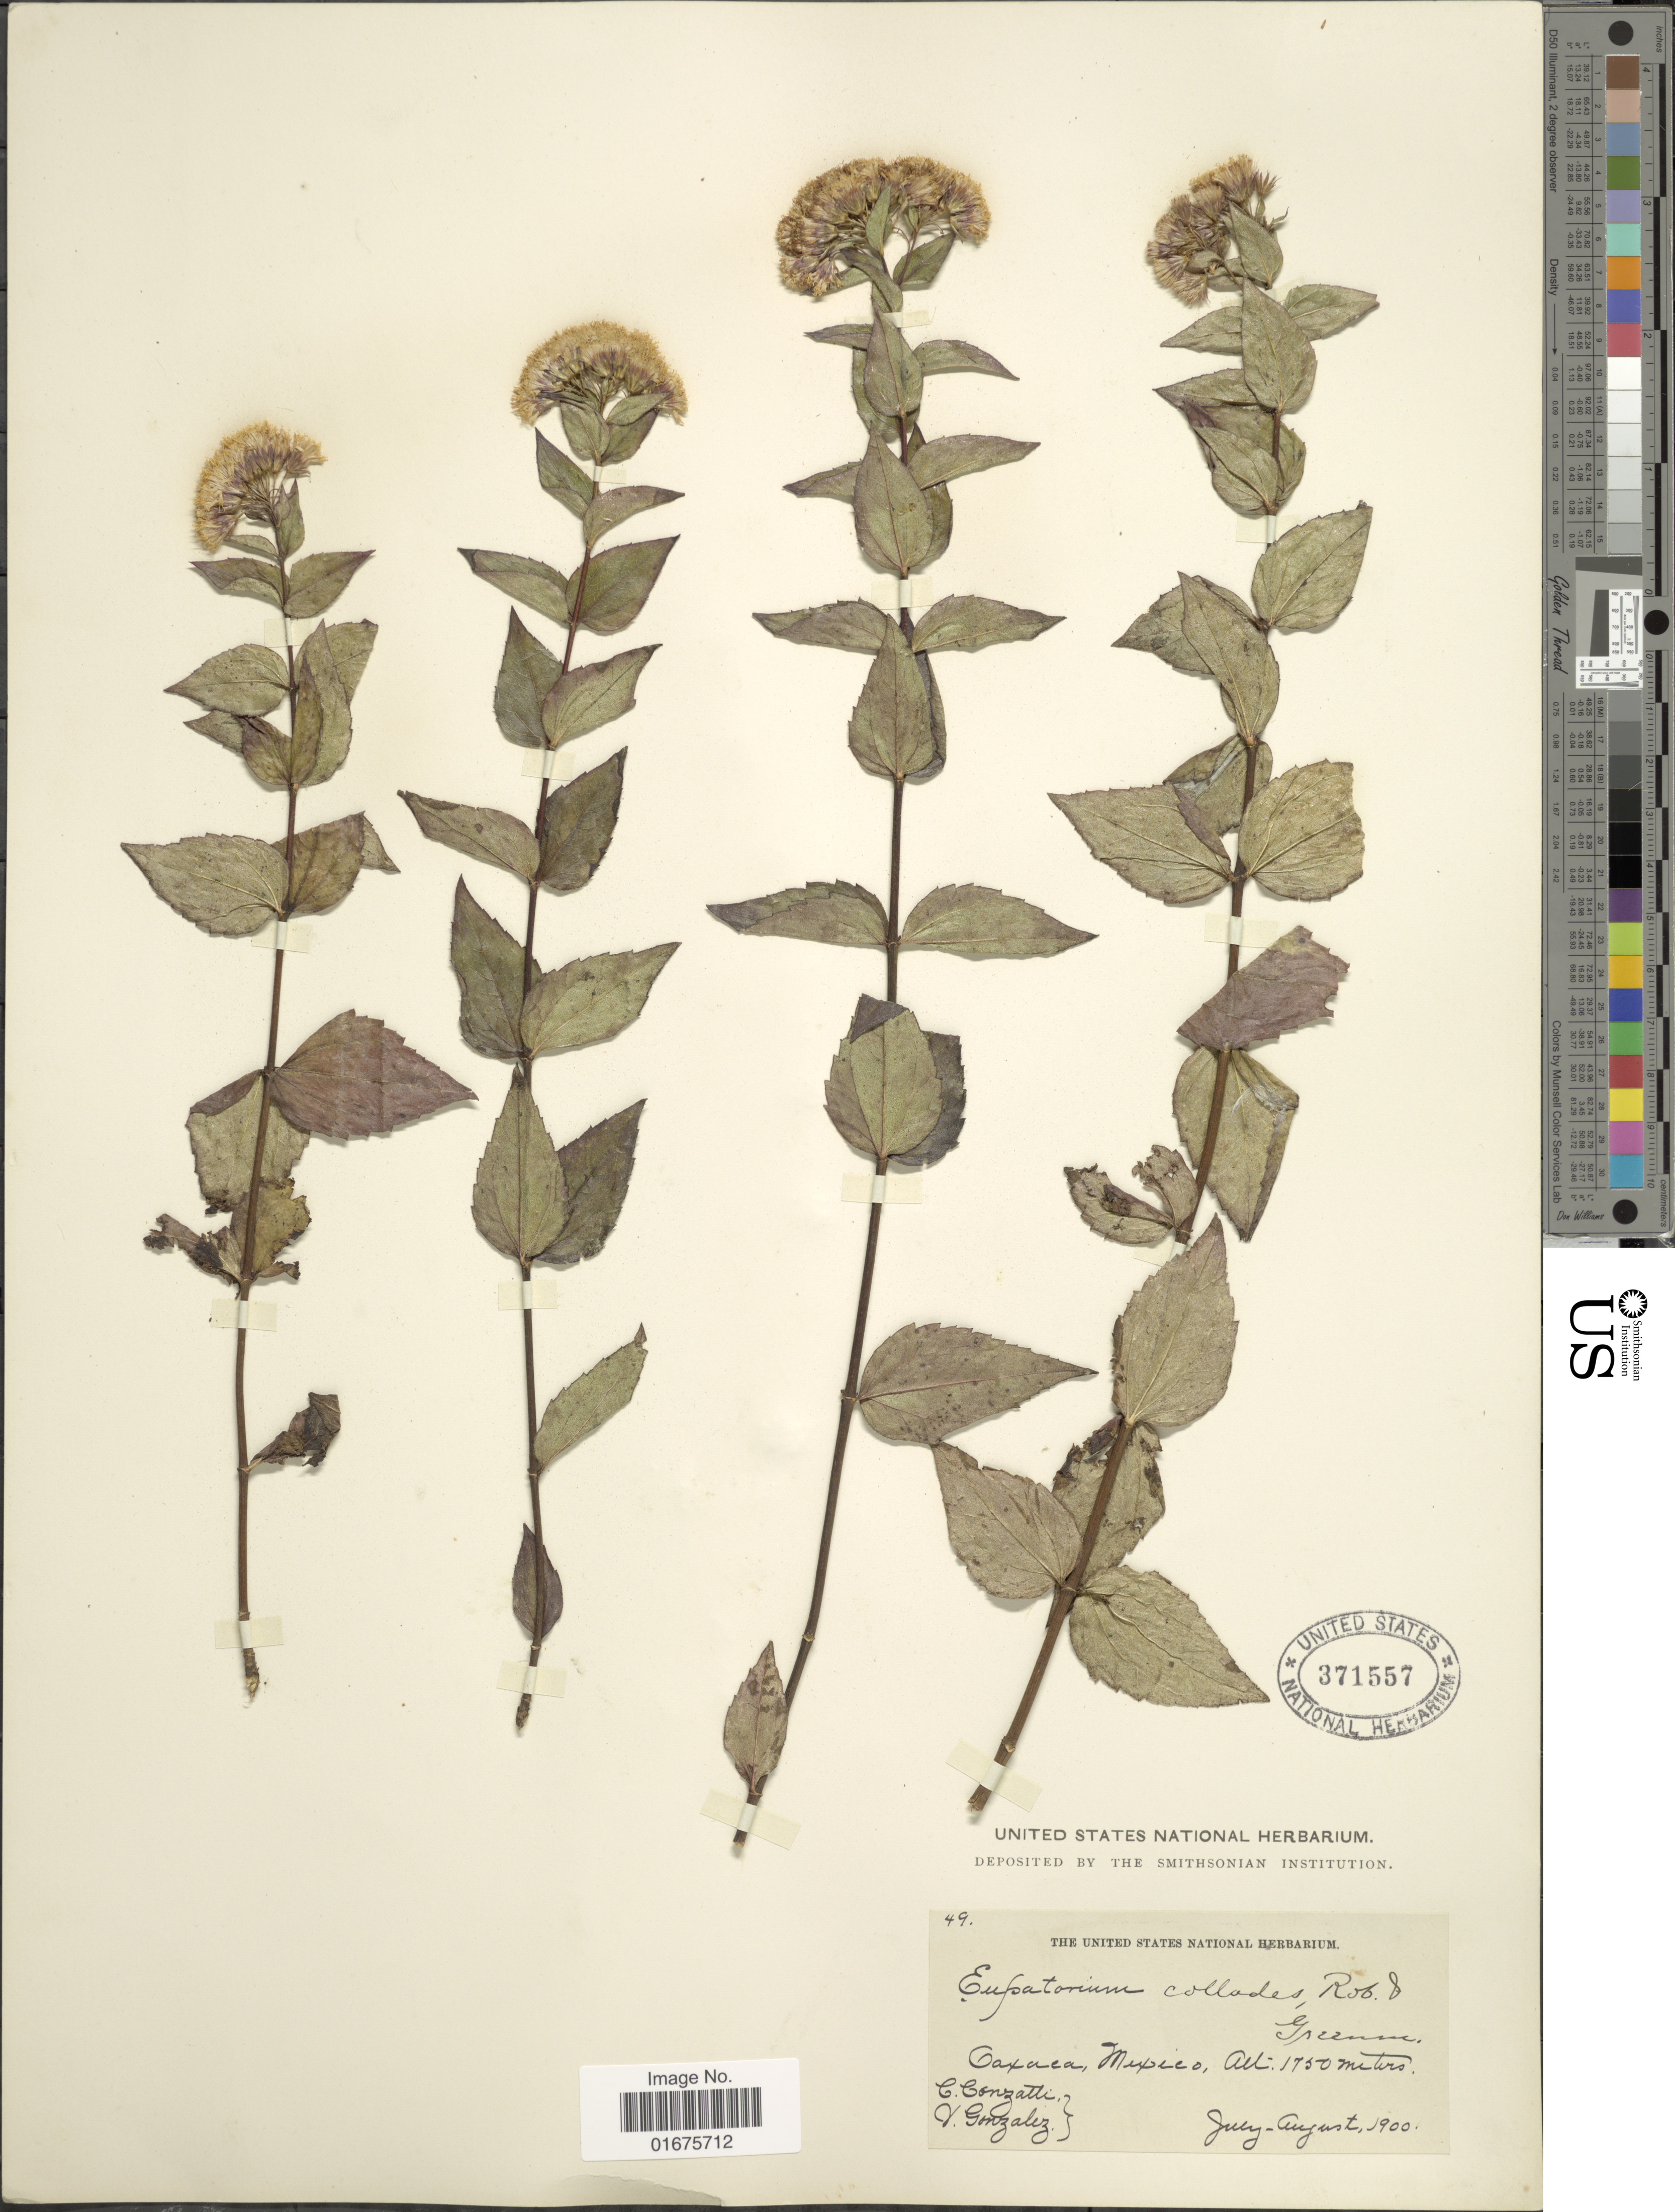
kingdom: Plantae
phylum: Tracheophyta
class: Magnoliopsida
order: Asterales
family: Asteraceae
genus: Ageratina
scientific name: Ageratina collodes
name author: (B.L. Rob. & Greenm.) R.M. King & H. Rob.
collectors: C. Conzatti & V. Gonzalez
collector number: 49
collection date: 1900-07/1900-08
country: Mexico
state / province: Oaxaca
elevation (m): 1750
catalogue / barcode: US 371557